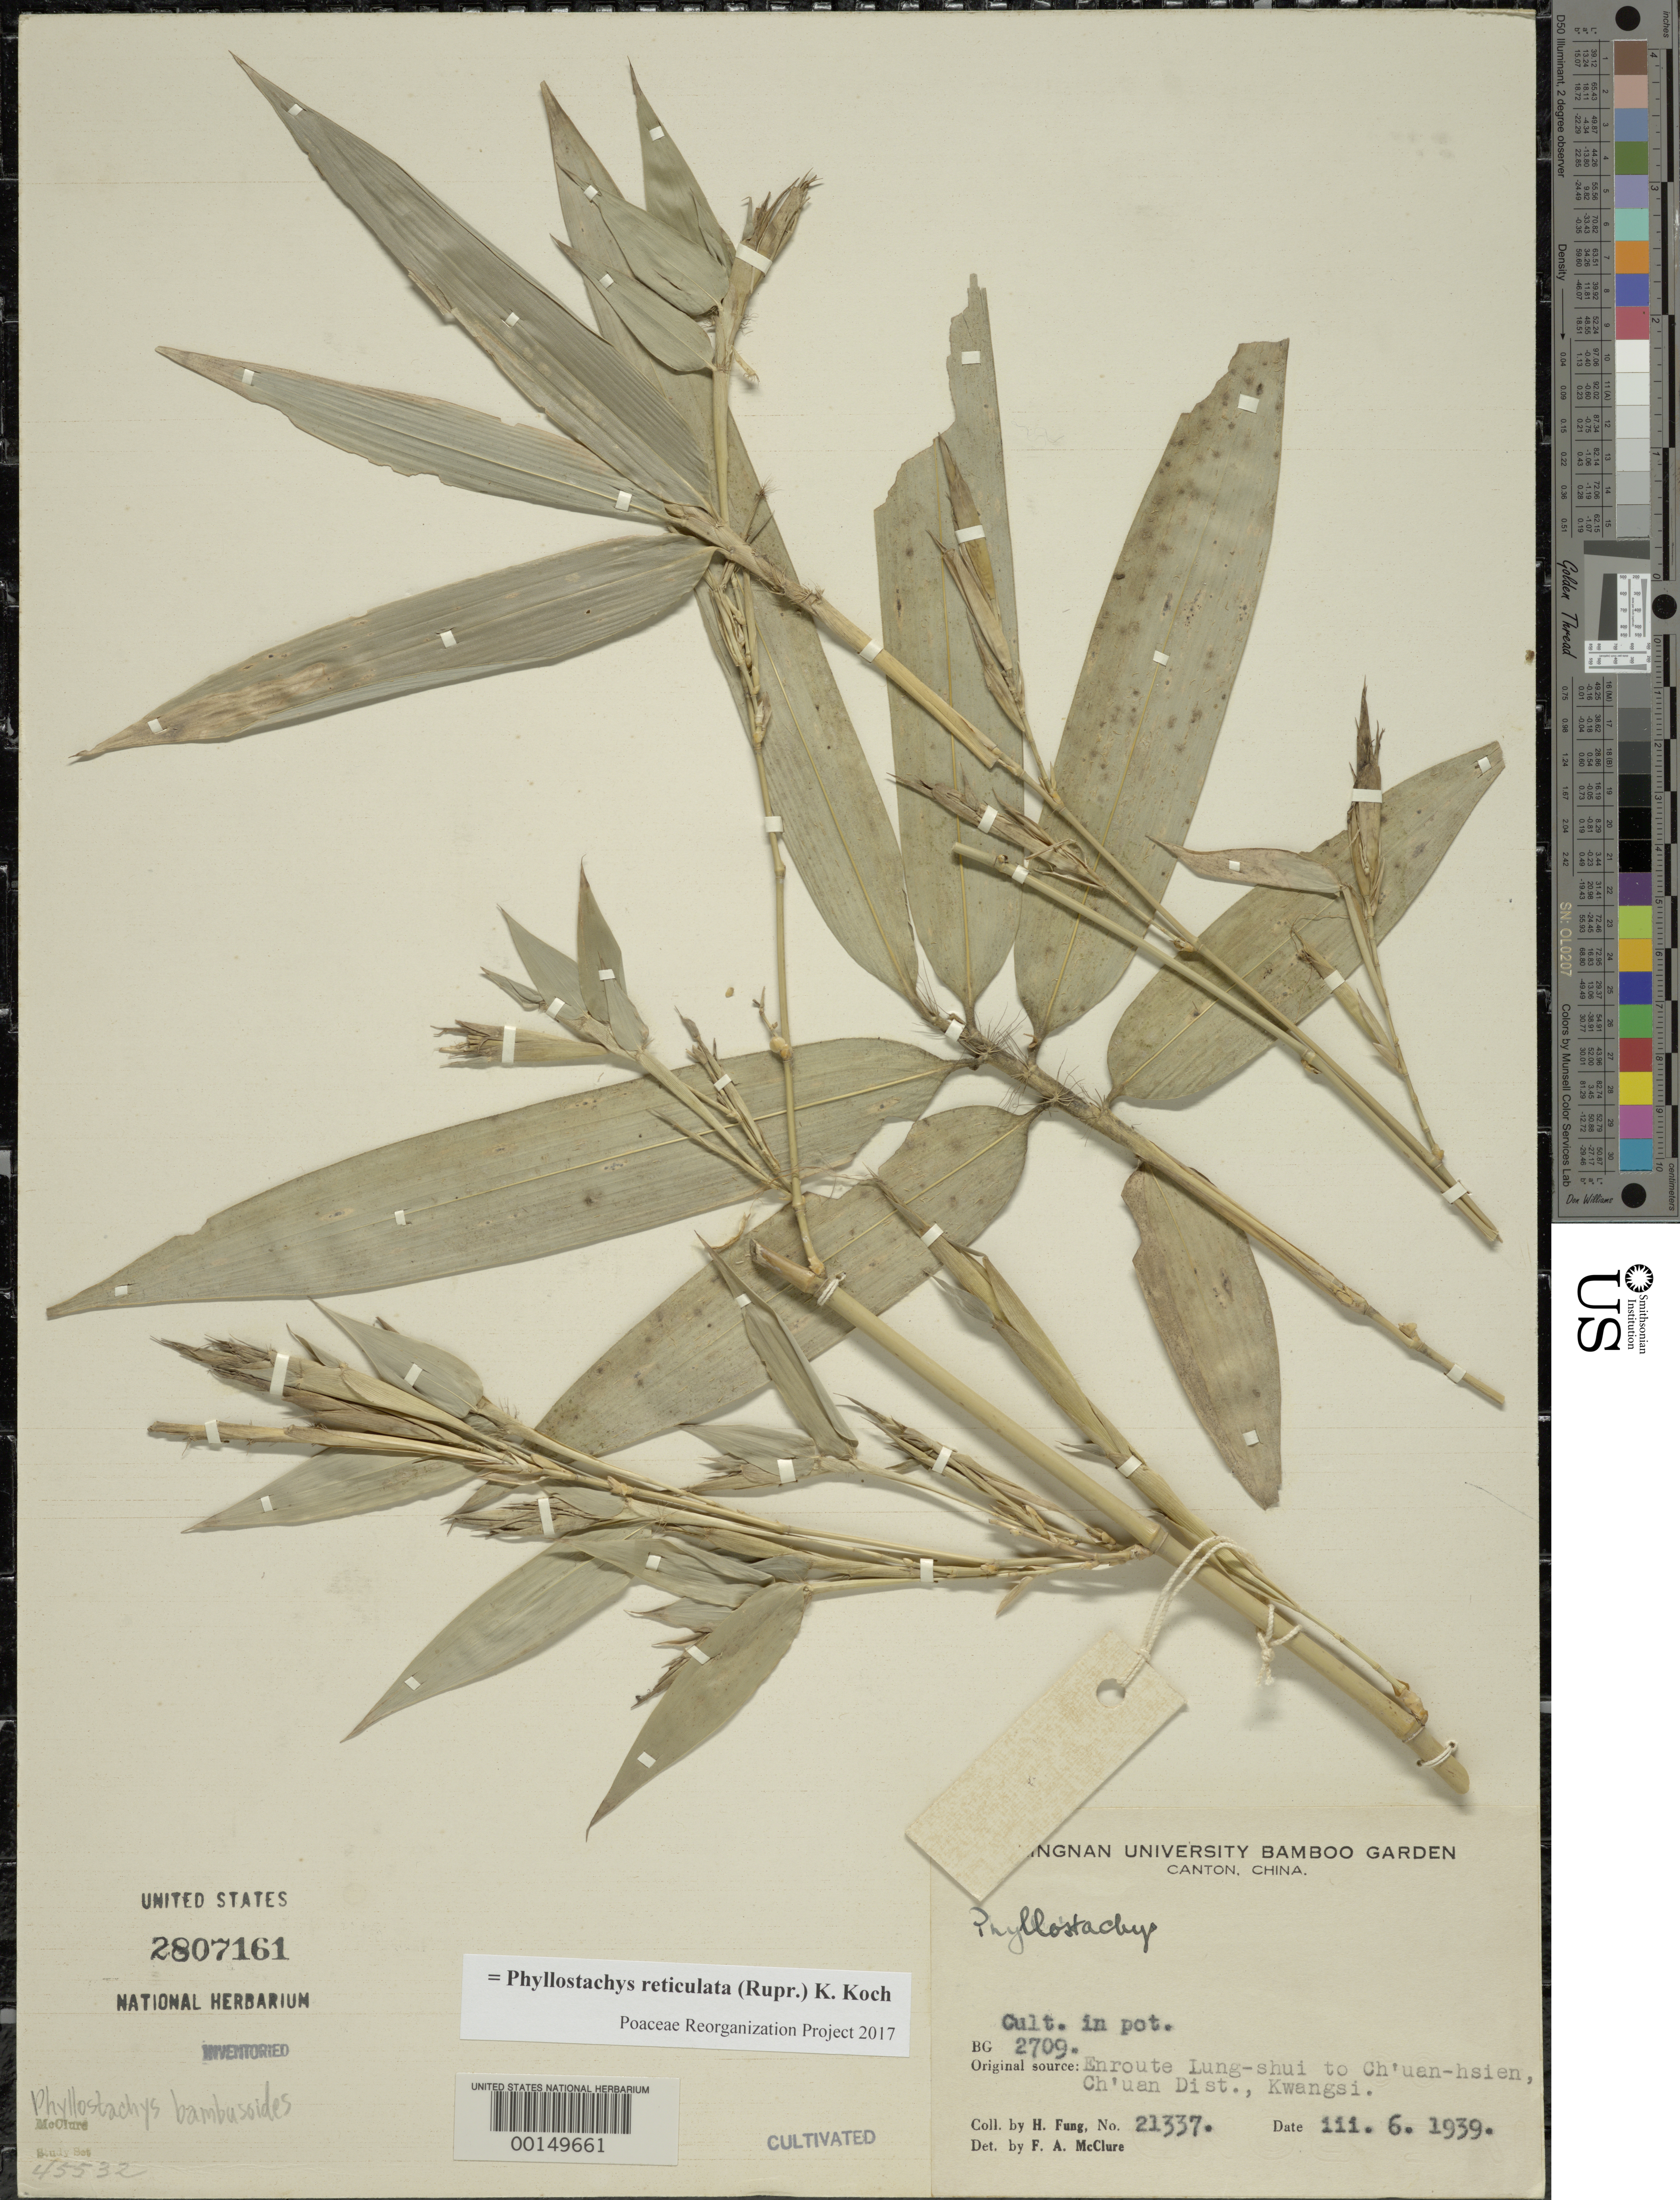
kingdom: Plantae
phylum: Tracheophyta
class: Liliopsida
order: Poales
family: Poaceae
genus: Phyllostachys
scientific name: Phyllostachys reticulata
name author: (Rupr.) K. Koch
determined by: Poaceae Reorganization Project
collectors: H. L. Fung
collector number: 21337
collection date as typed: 06 Mar 1939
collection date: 1939-03-06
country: China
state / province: Guangdong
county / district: Guangzhou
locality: Lung-shiui/ch'uan-hsien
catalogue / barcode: US 2807161